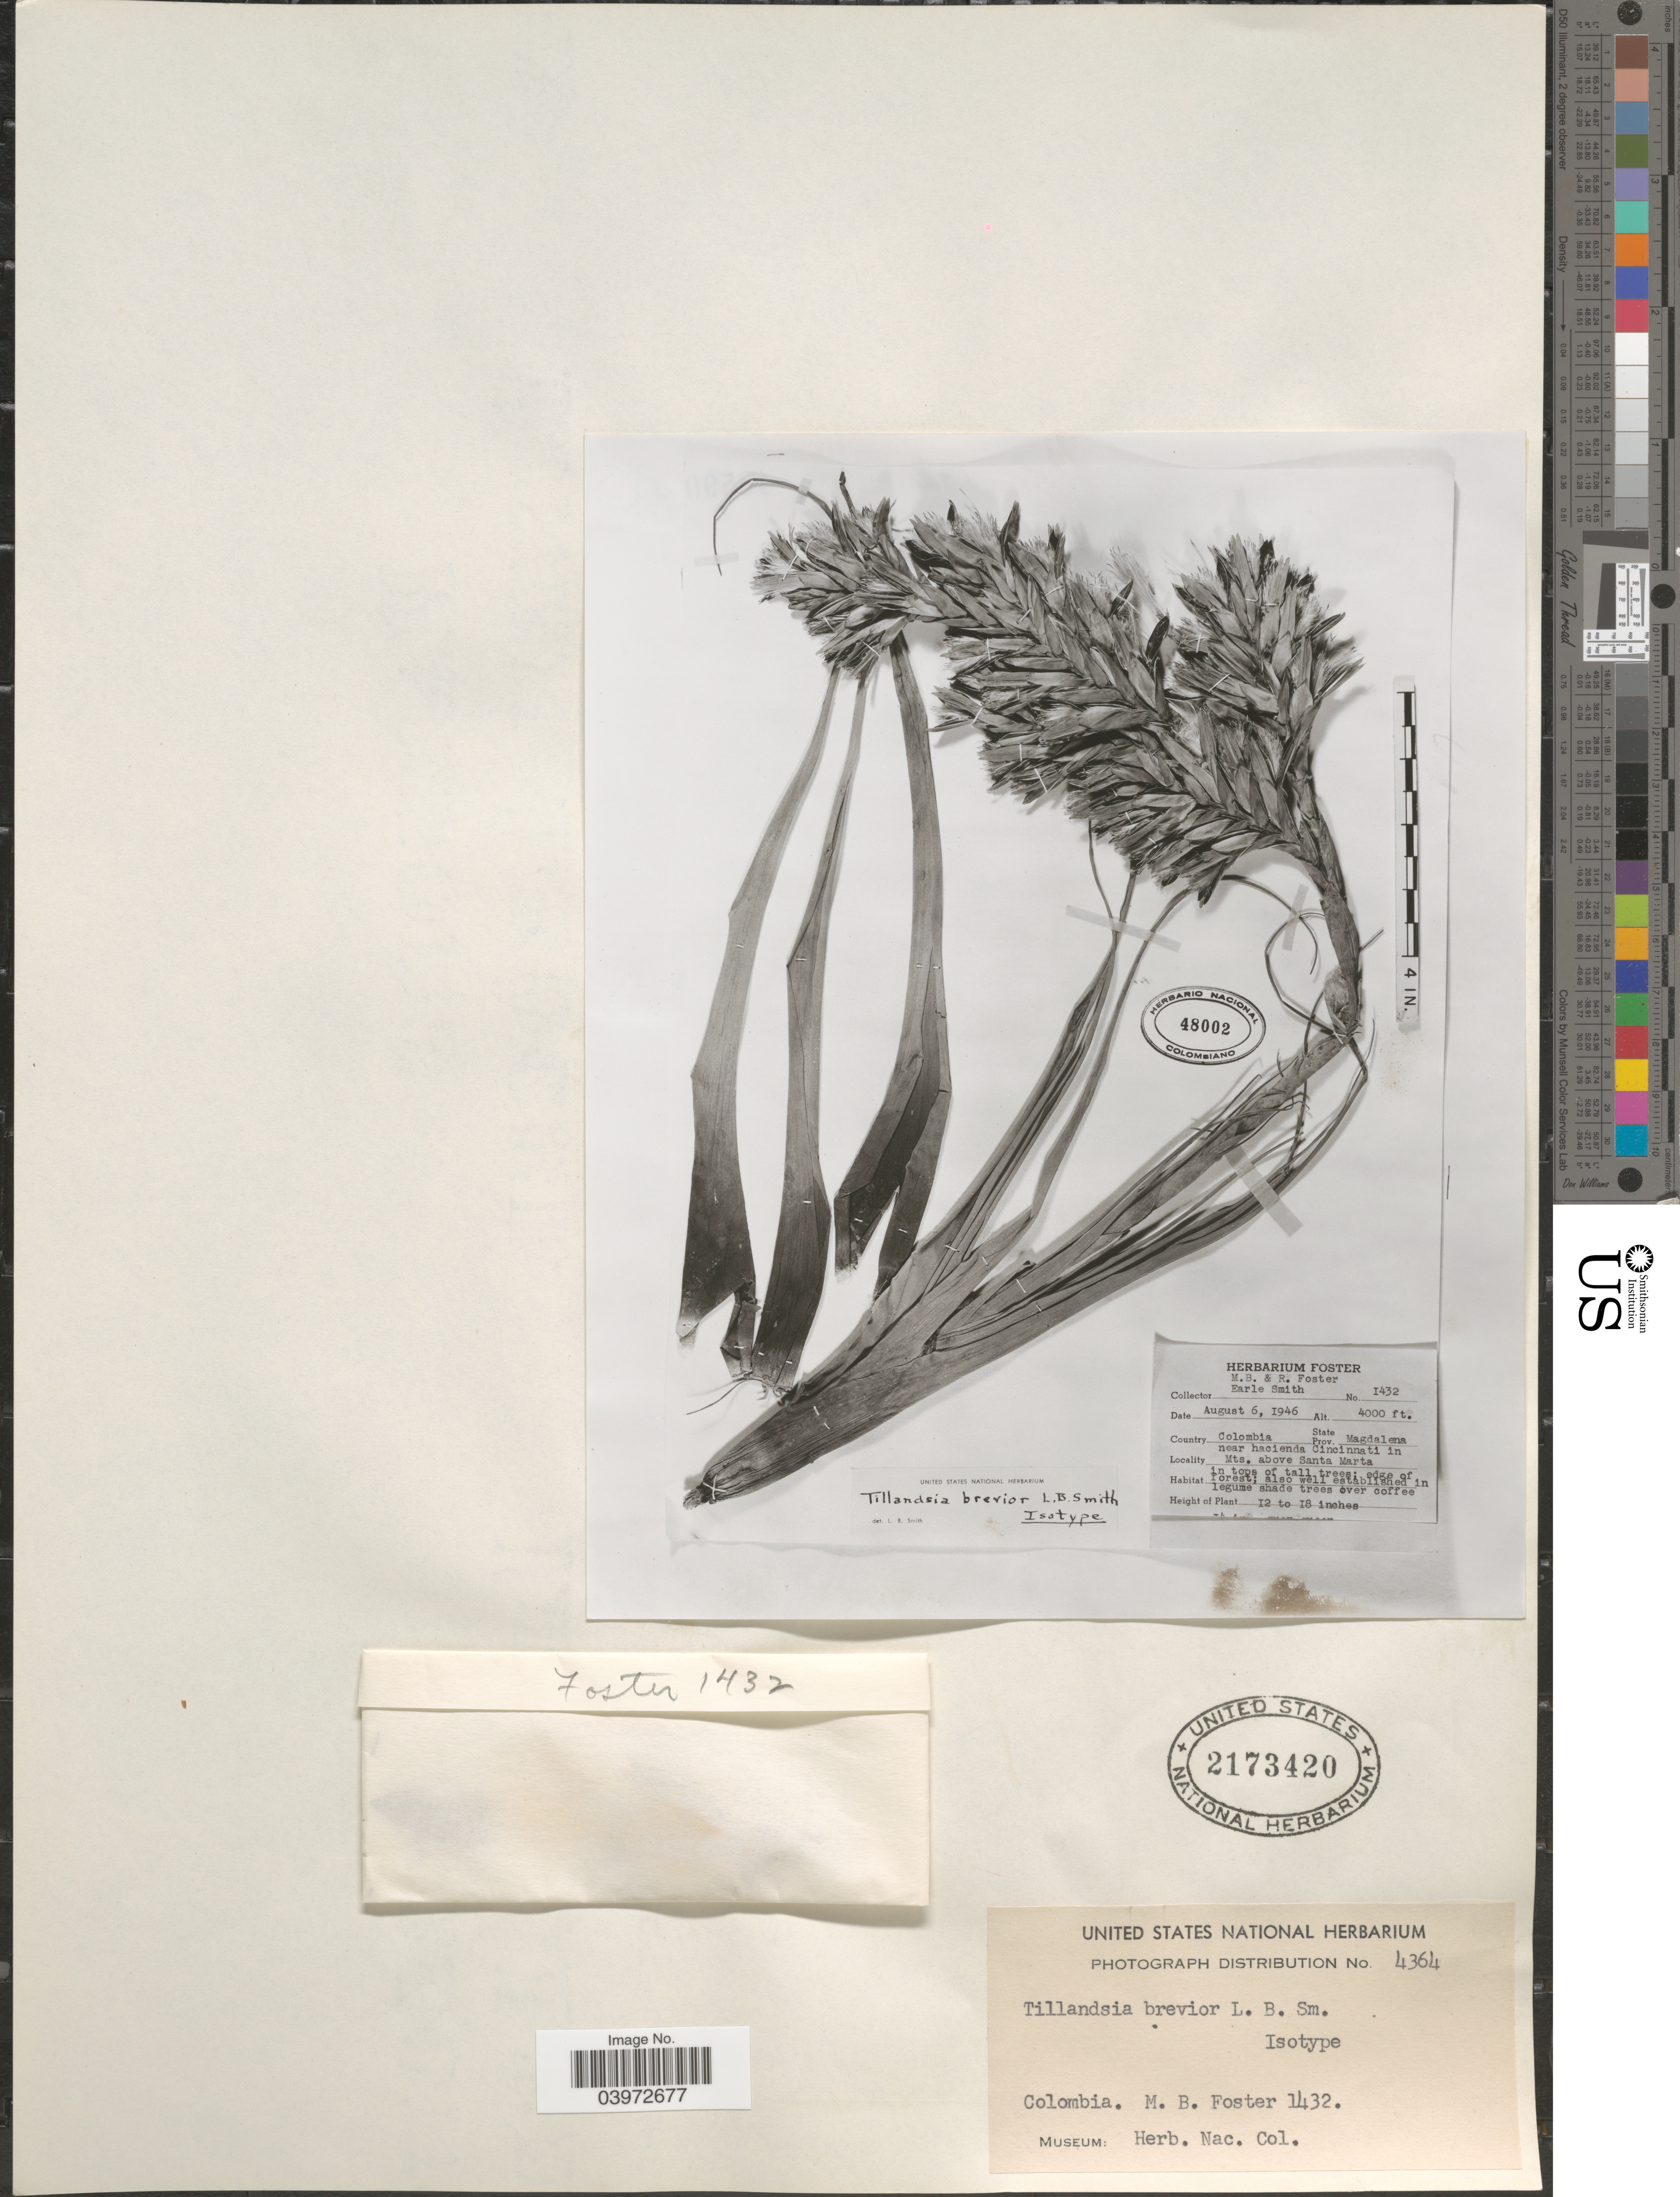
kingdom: Plantae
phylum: Tracheophyta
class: Liliopsida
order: Poales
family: Bromeliaceae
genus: Tillandsia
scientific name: Tillandsia brevior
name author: L.B. Sm.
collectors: M. B. Foster, R. Foster & C. E. Smith Jr.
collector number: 1432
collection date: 1946-08-06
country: Colombia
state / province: Magdalena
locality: Near hacienda Cincinnati in Mts. above Santa Marta.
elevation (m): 1219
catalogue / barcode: US 2173420